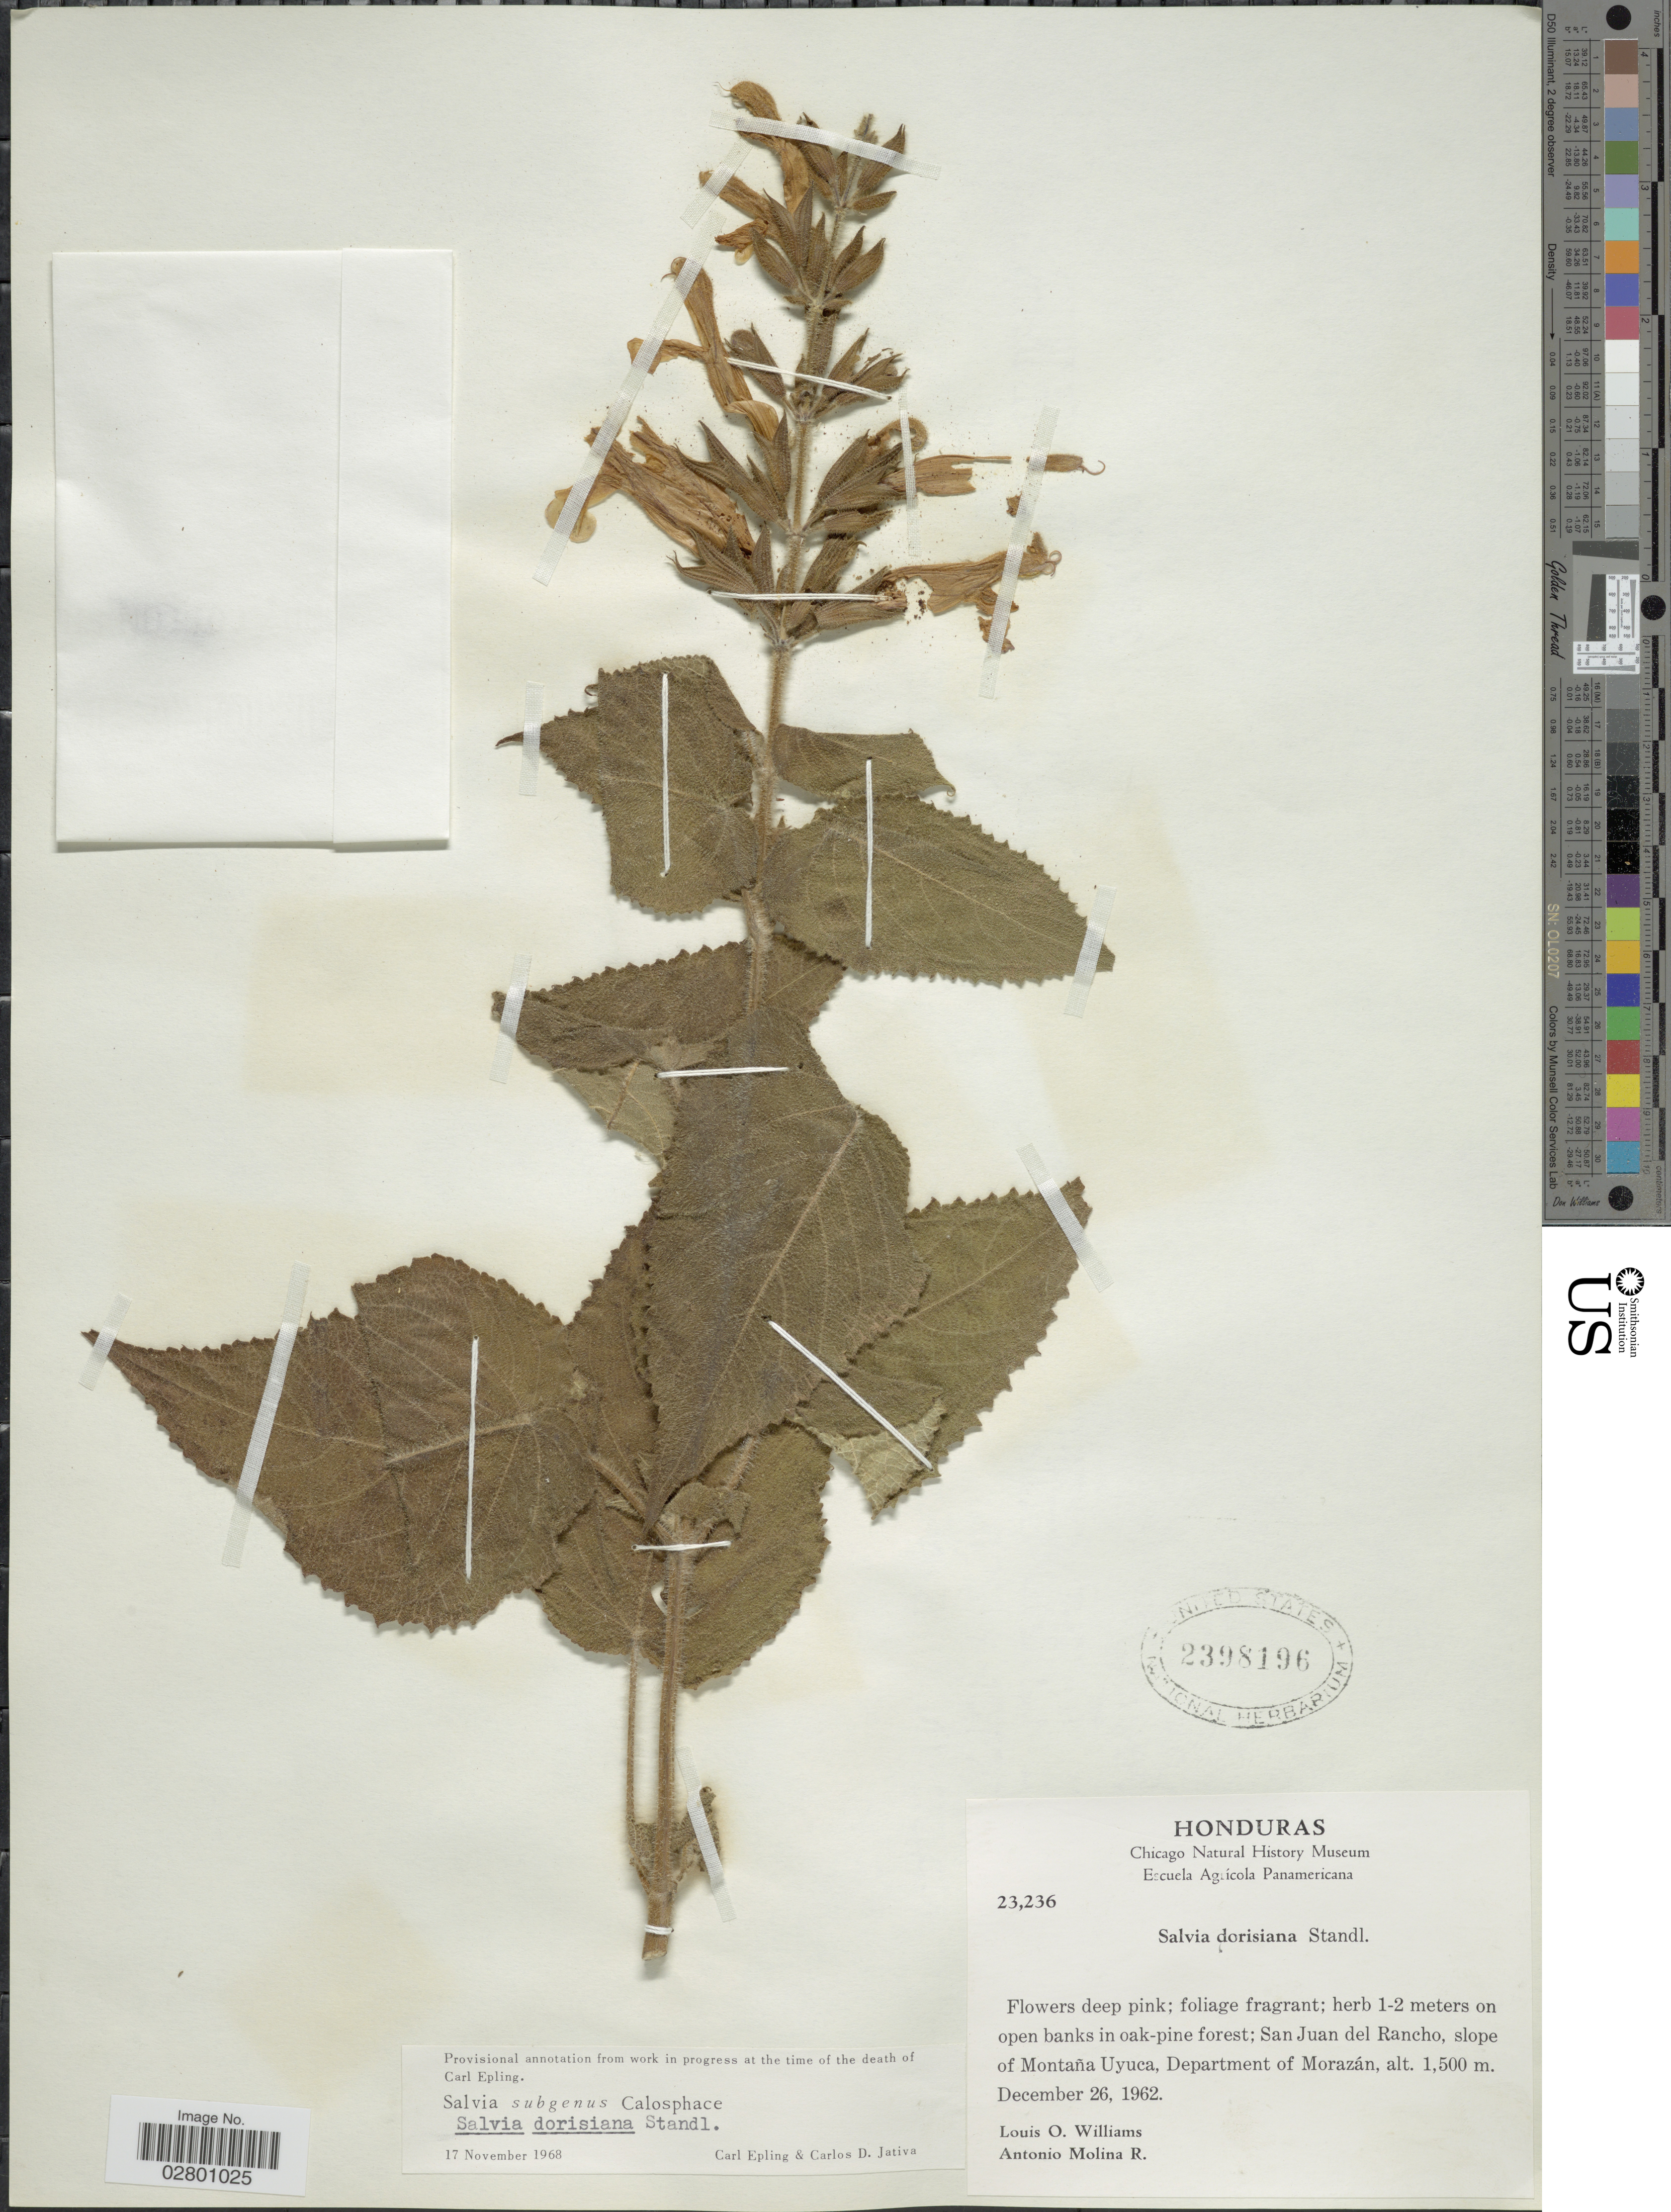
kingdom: Plantae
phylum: Tracheophyta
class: Magnoliopsida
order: Lamiales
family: Lamiaceae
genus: Salvia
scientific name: Salvia dorisiana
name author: Standl.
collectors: L. O. Williams & A. Molina R.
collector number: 23236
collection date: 1962-12-26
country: Honduras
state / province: Fco. Morazán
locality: San Juan del Rancho, slope of Montaña Uyuca, Department of Morazán.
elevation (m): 1500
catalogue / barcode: US 2398196